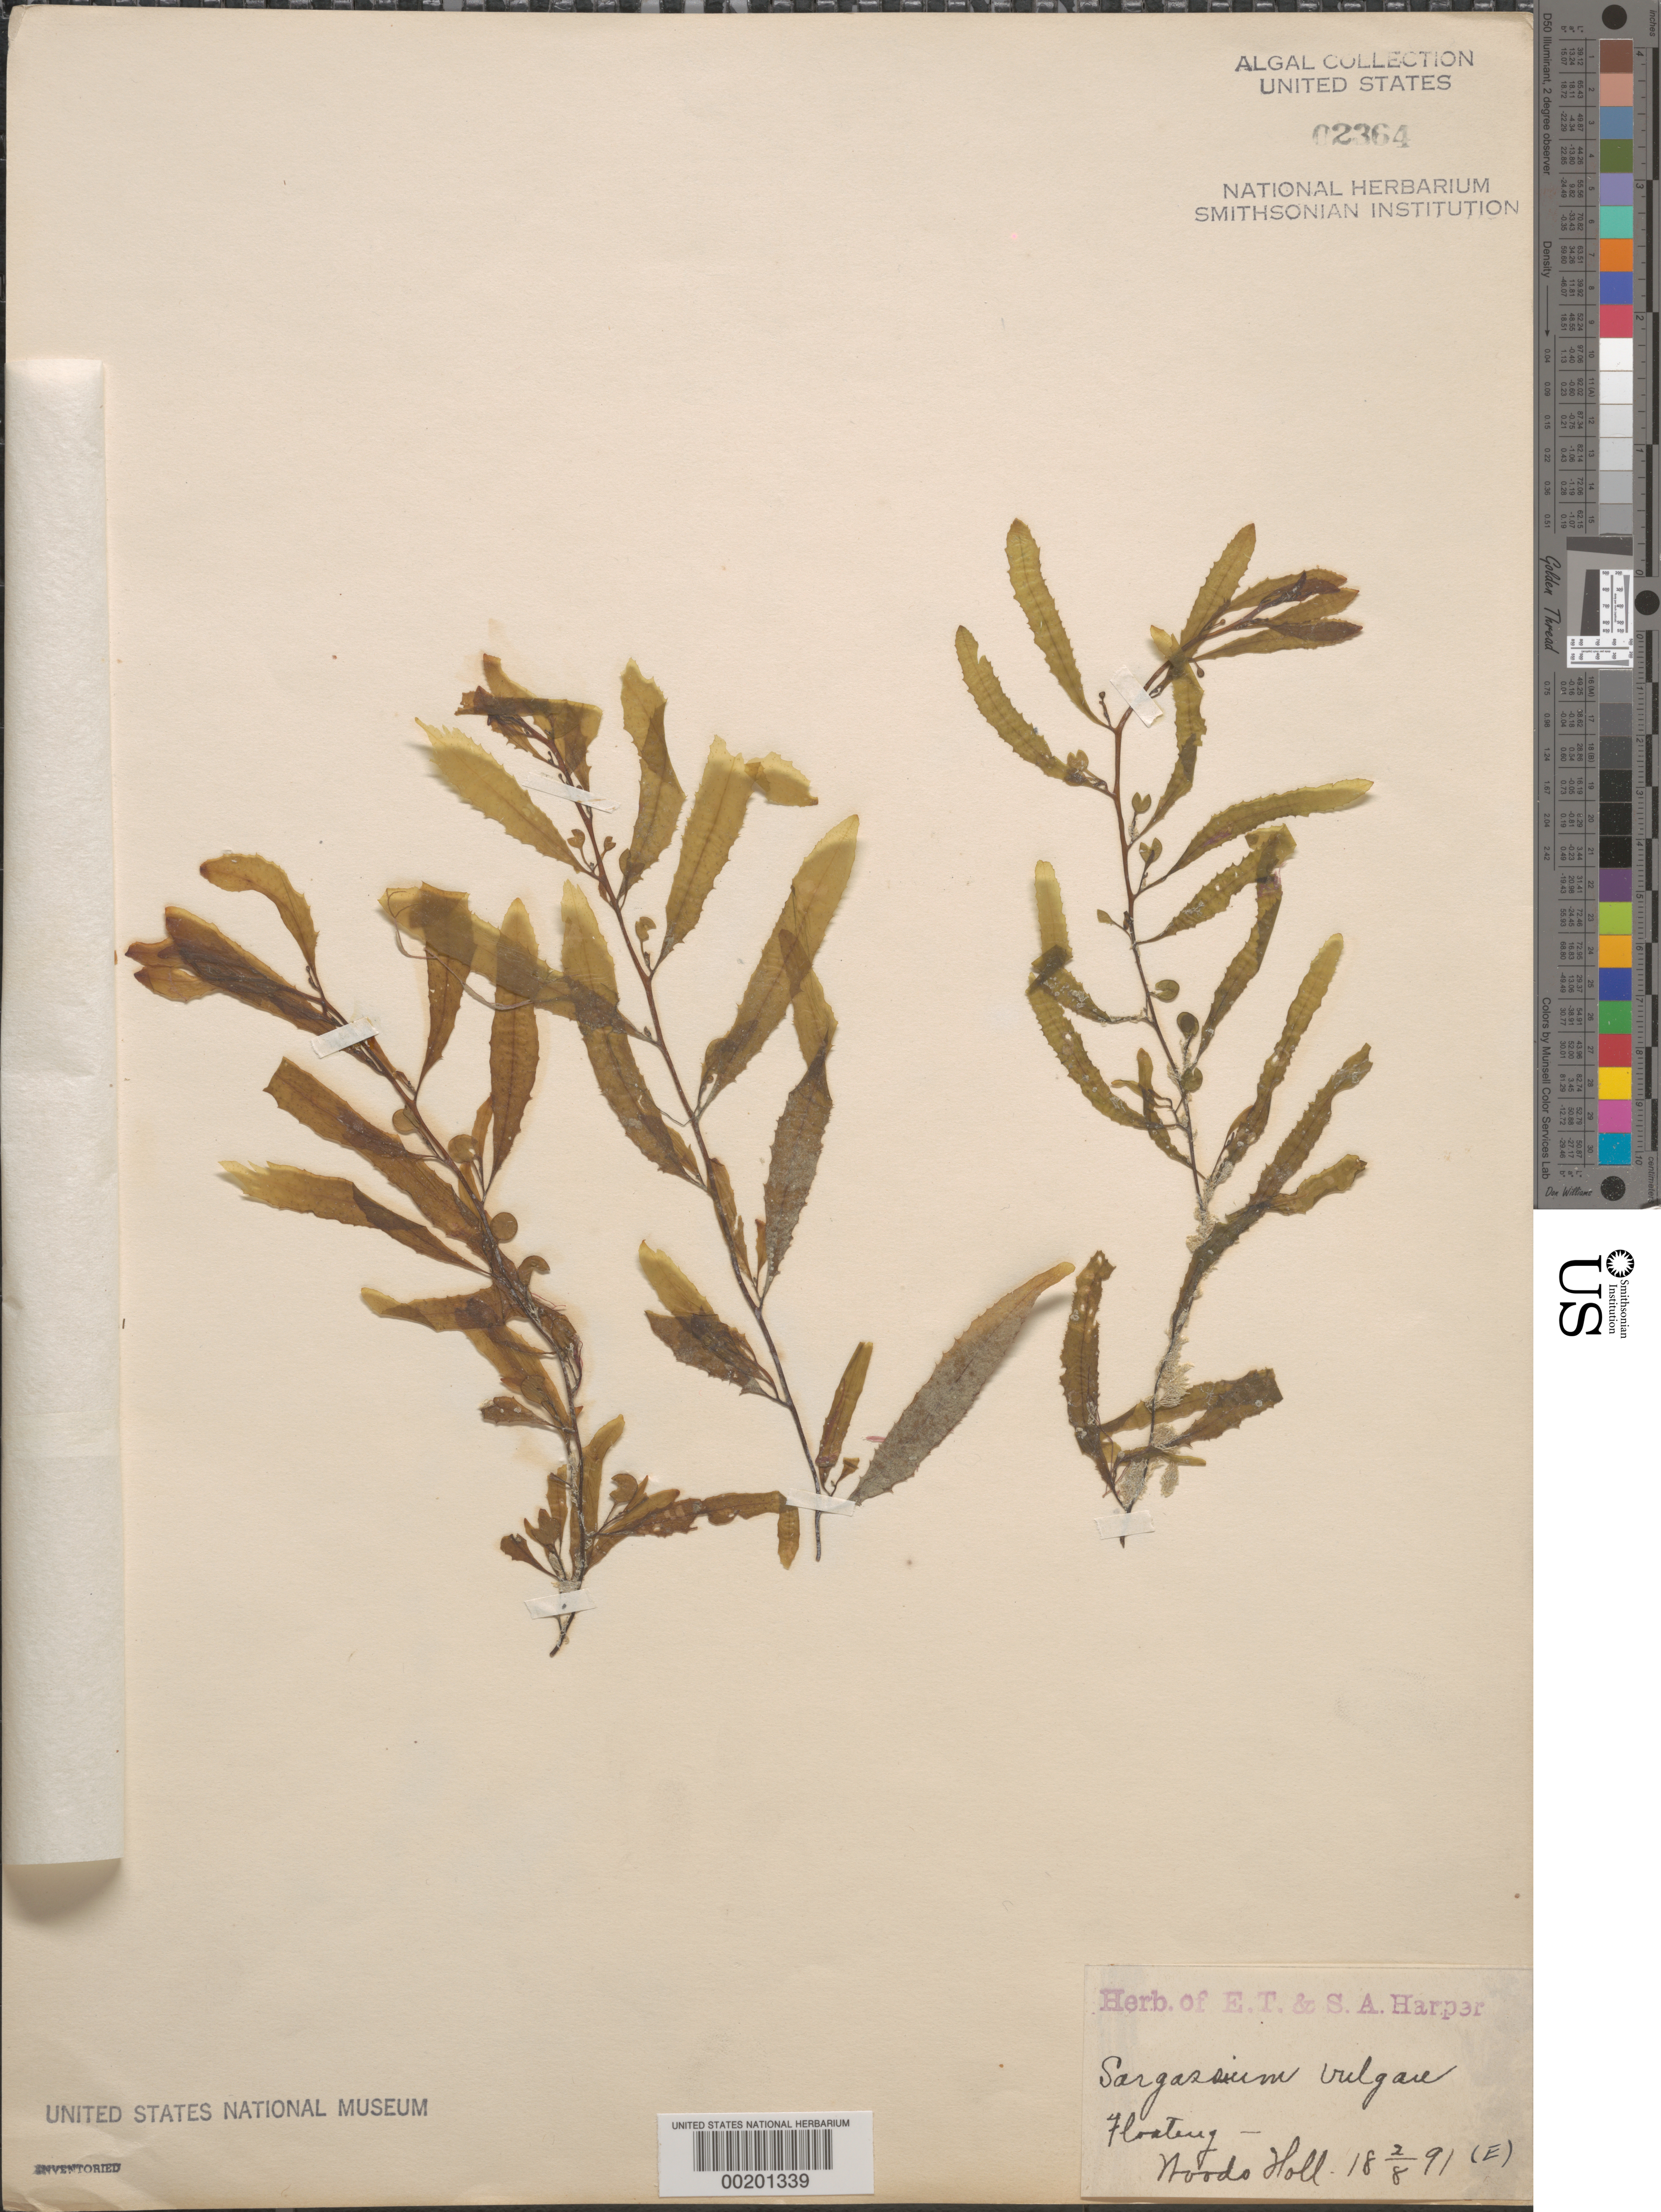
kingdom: Chromista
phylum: Ochrophyta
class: Phaeophyceae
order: Fucales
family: Sargassaceae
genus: Sargassum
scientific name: Sargassum vulgare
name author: C. Agardh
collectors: ex herb. E.T. Harper & ex herb. S.A. Harper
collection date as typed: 02 Aug 1891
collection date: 1891-08-02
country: United States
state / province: Massachusetts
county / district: Barnstable County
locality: Woods Hole (Woods Holl)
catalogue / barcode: US 2364